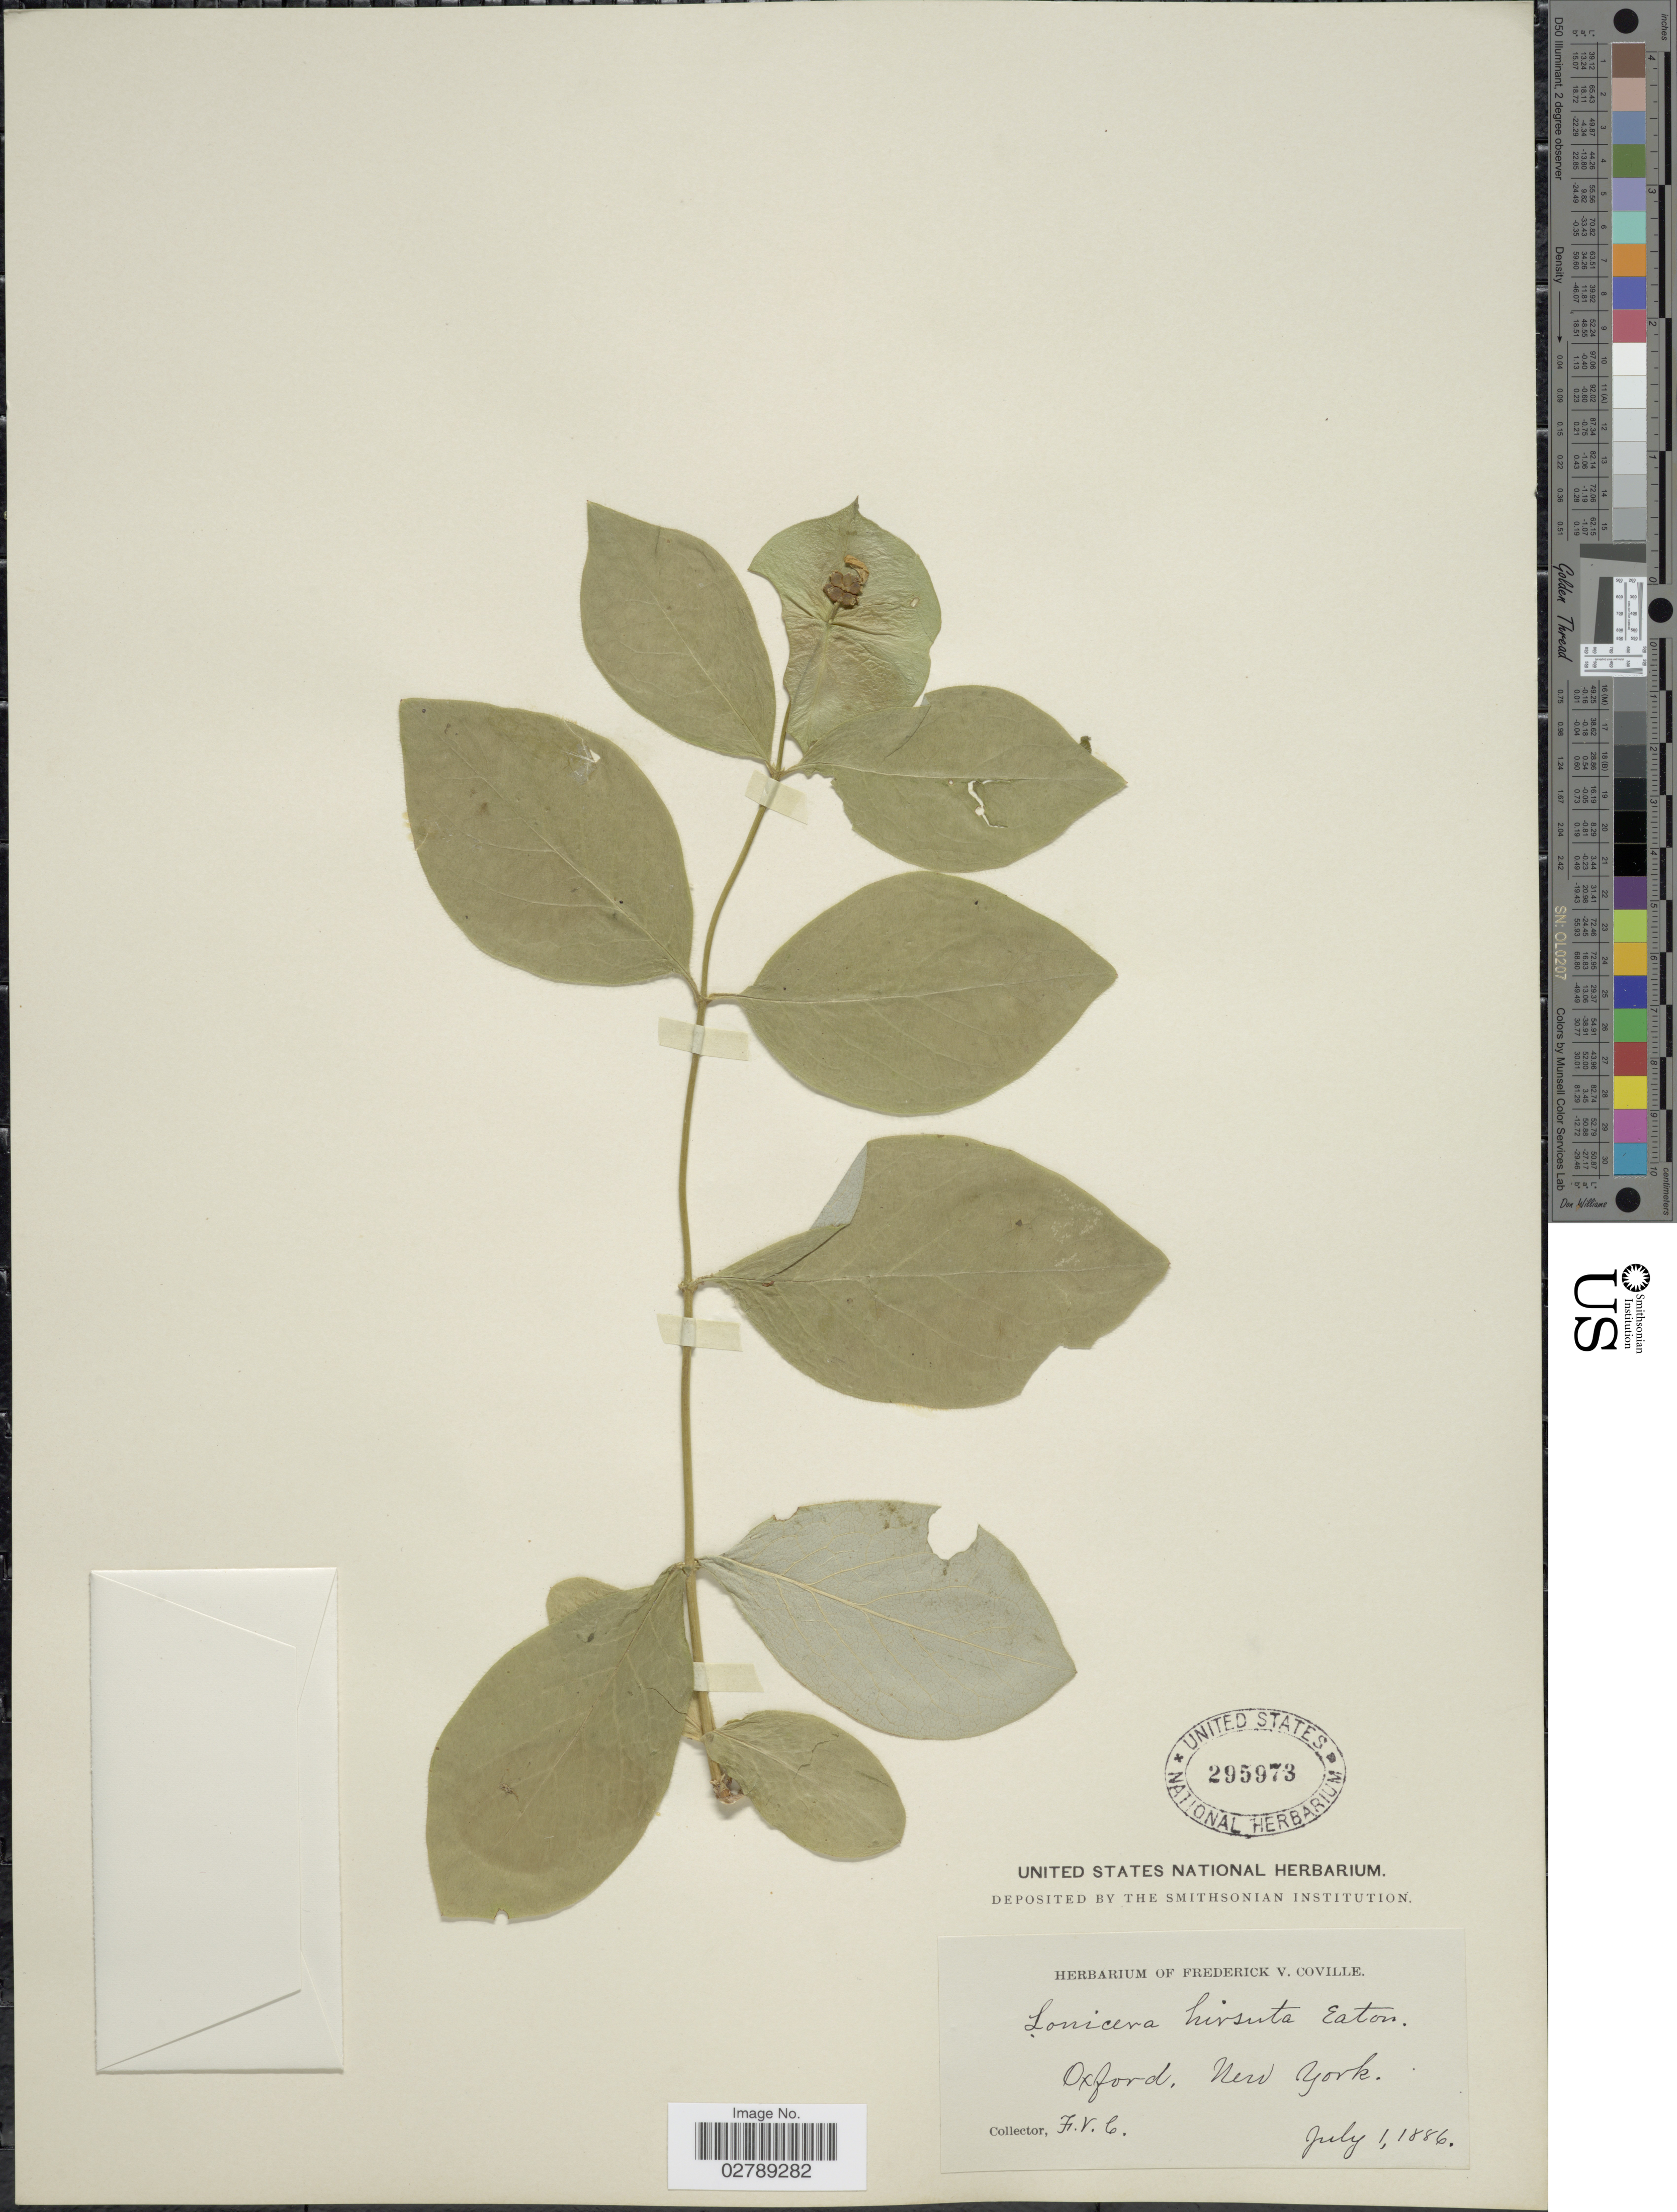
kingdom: Plantae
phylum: Tracheophyta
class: Magnoliopsida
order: Dipsacales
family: Caprifoliaceae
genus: Lonicera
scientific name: Lonicera hirsuta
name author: Eaton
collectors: F. V. Coville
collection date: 1886-07-01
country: United States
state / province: New York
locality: Oxford.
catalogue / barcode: US 295973